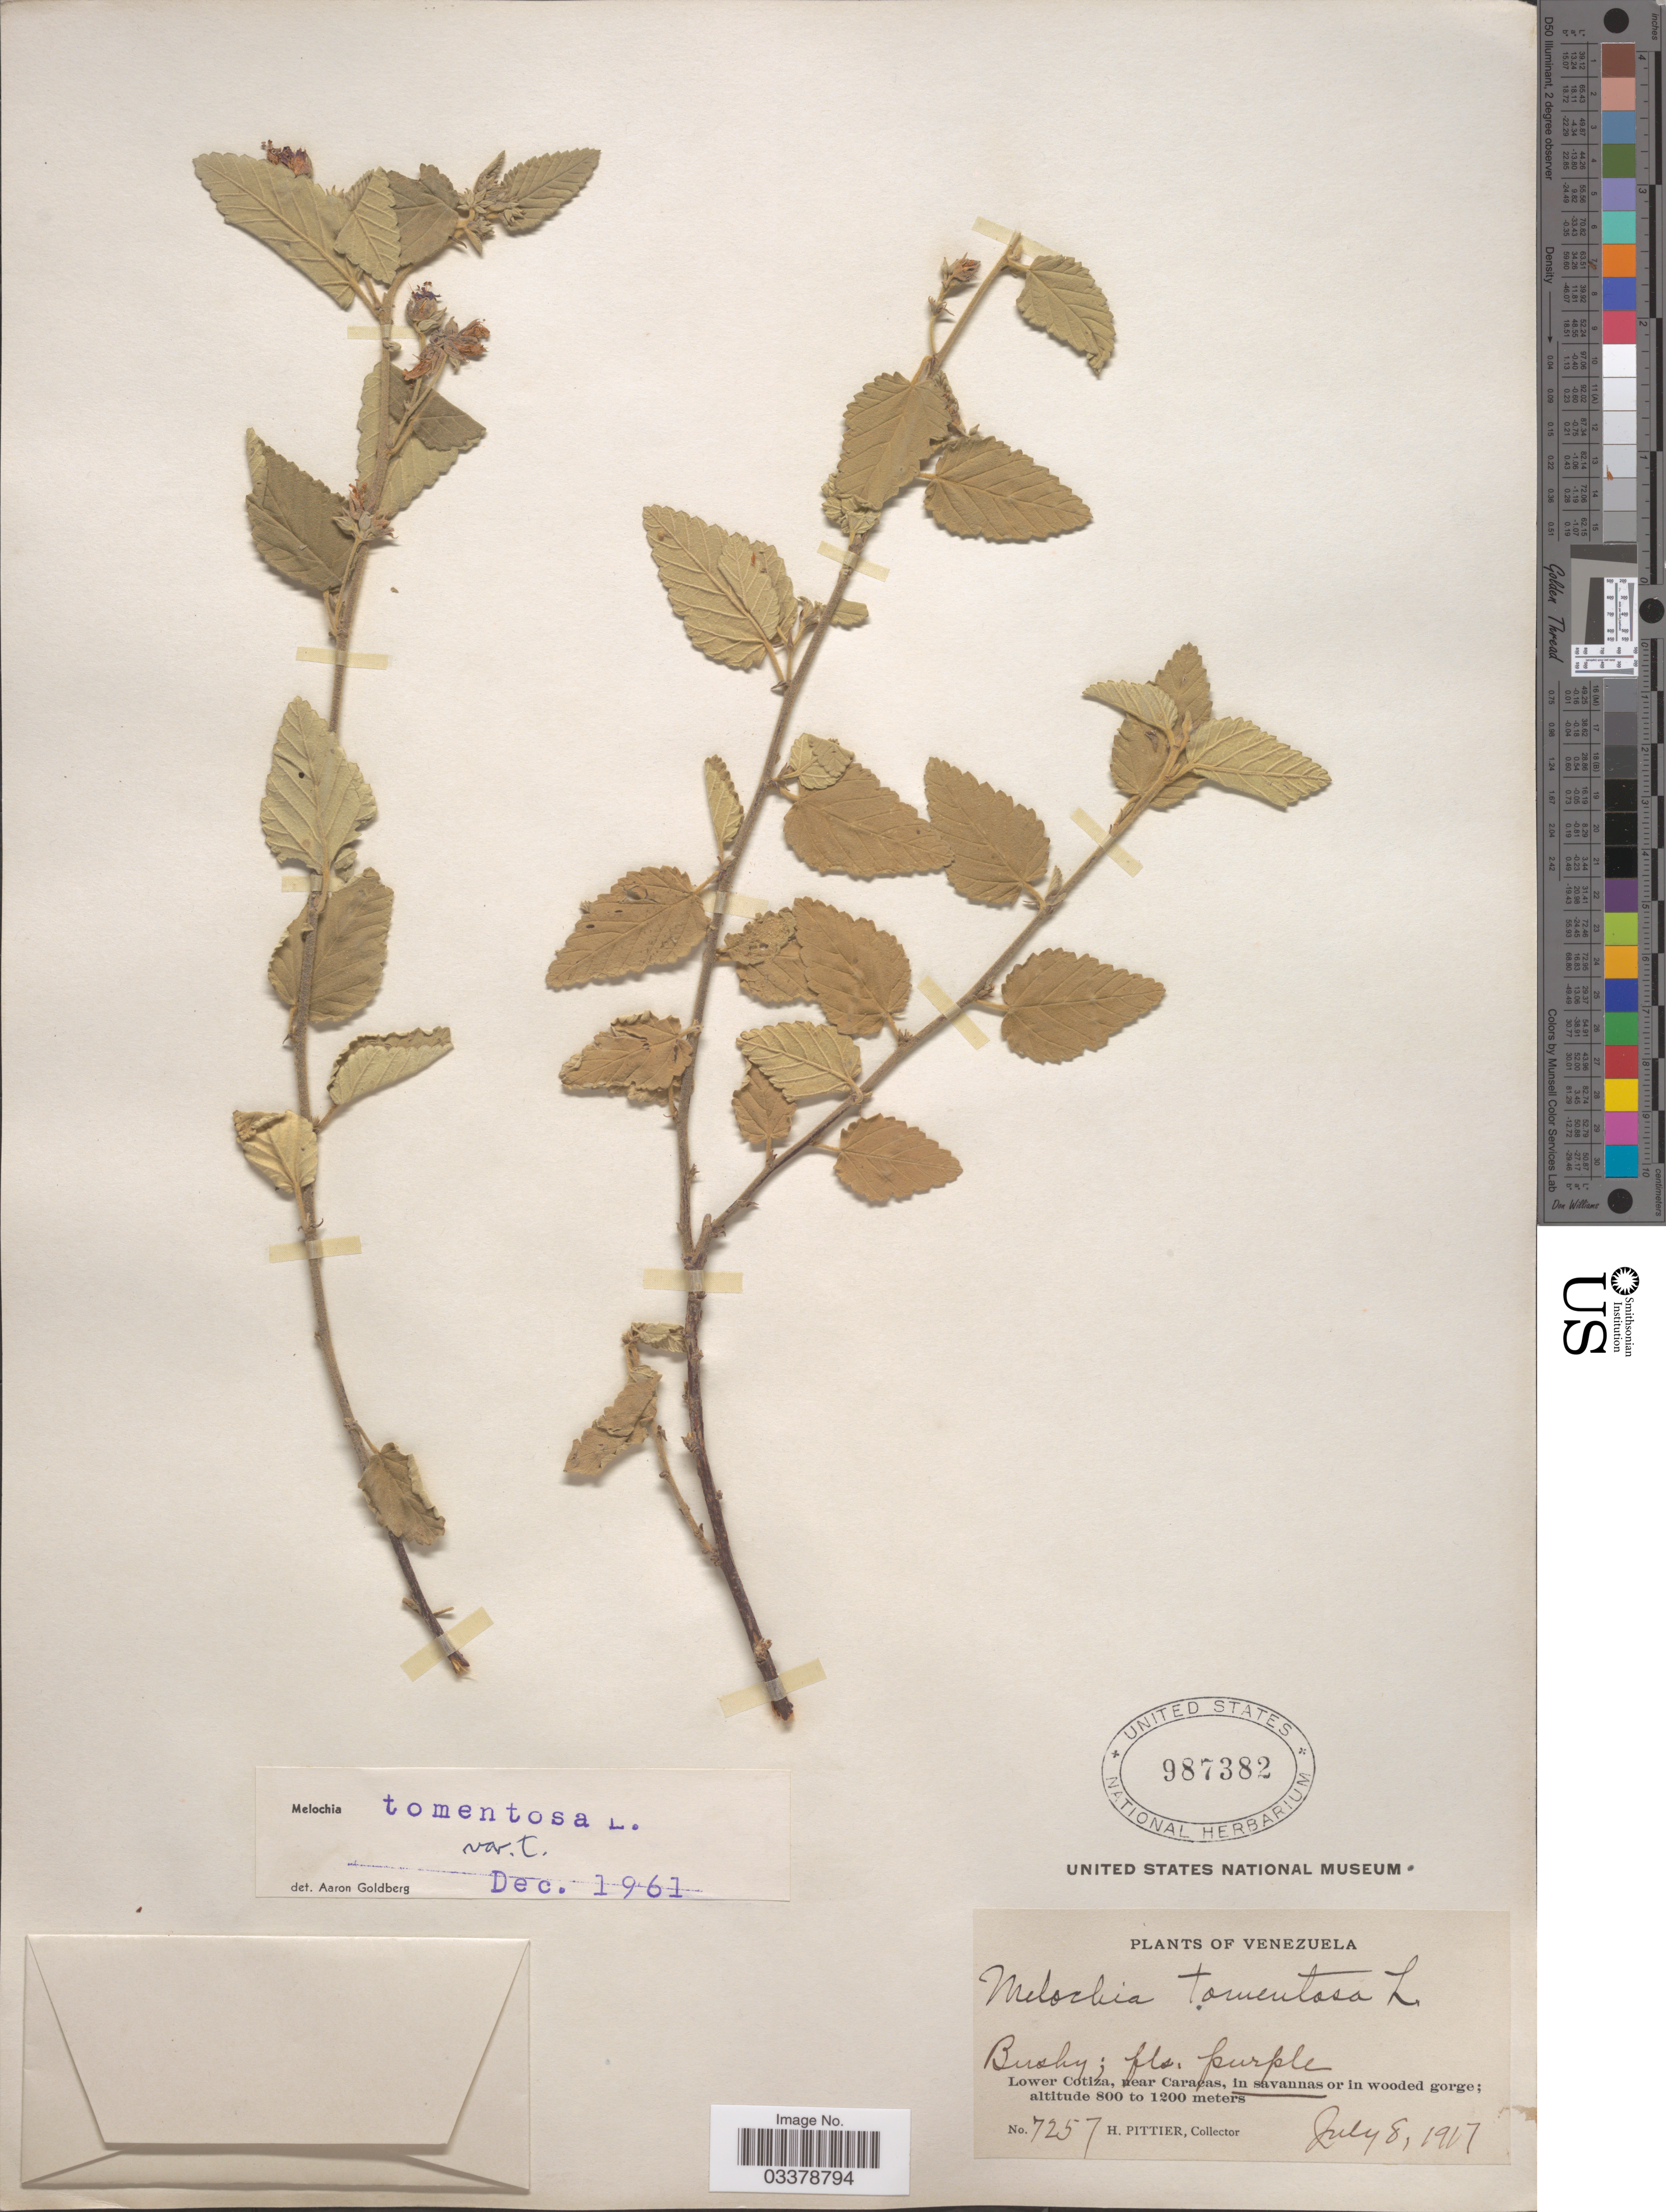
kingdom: Plantae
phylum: Tracheophyta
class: Magnoliopsida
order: Malvales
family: Malvaceae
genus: Melochia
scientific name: Melochia tomentosa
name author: L.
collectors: H. F. Pittier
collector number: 7257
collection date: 1917-07-08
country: Venezuela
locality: Lower Cotiza, near Caracas, in savannas.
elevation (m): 800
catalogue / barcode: US 987382